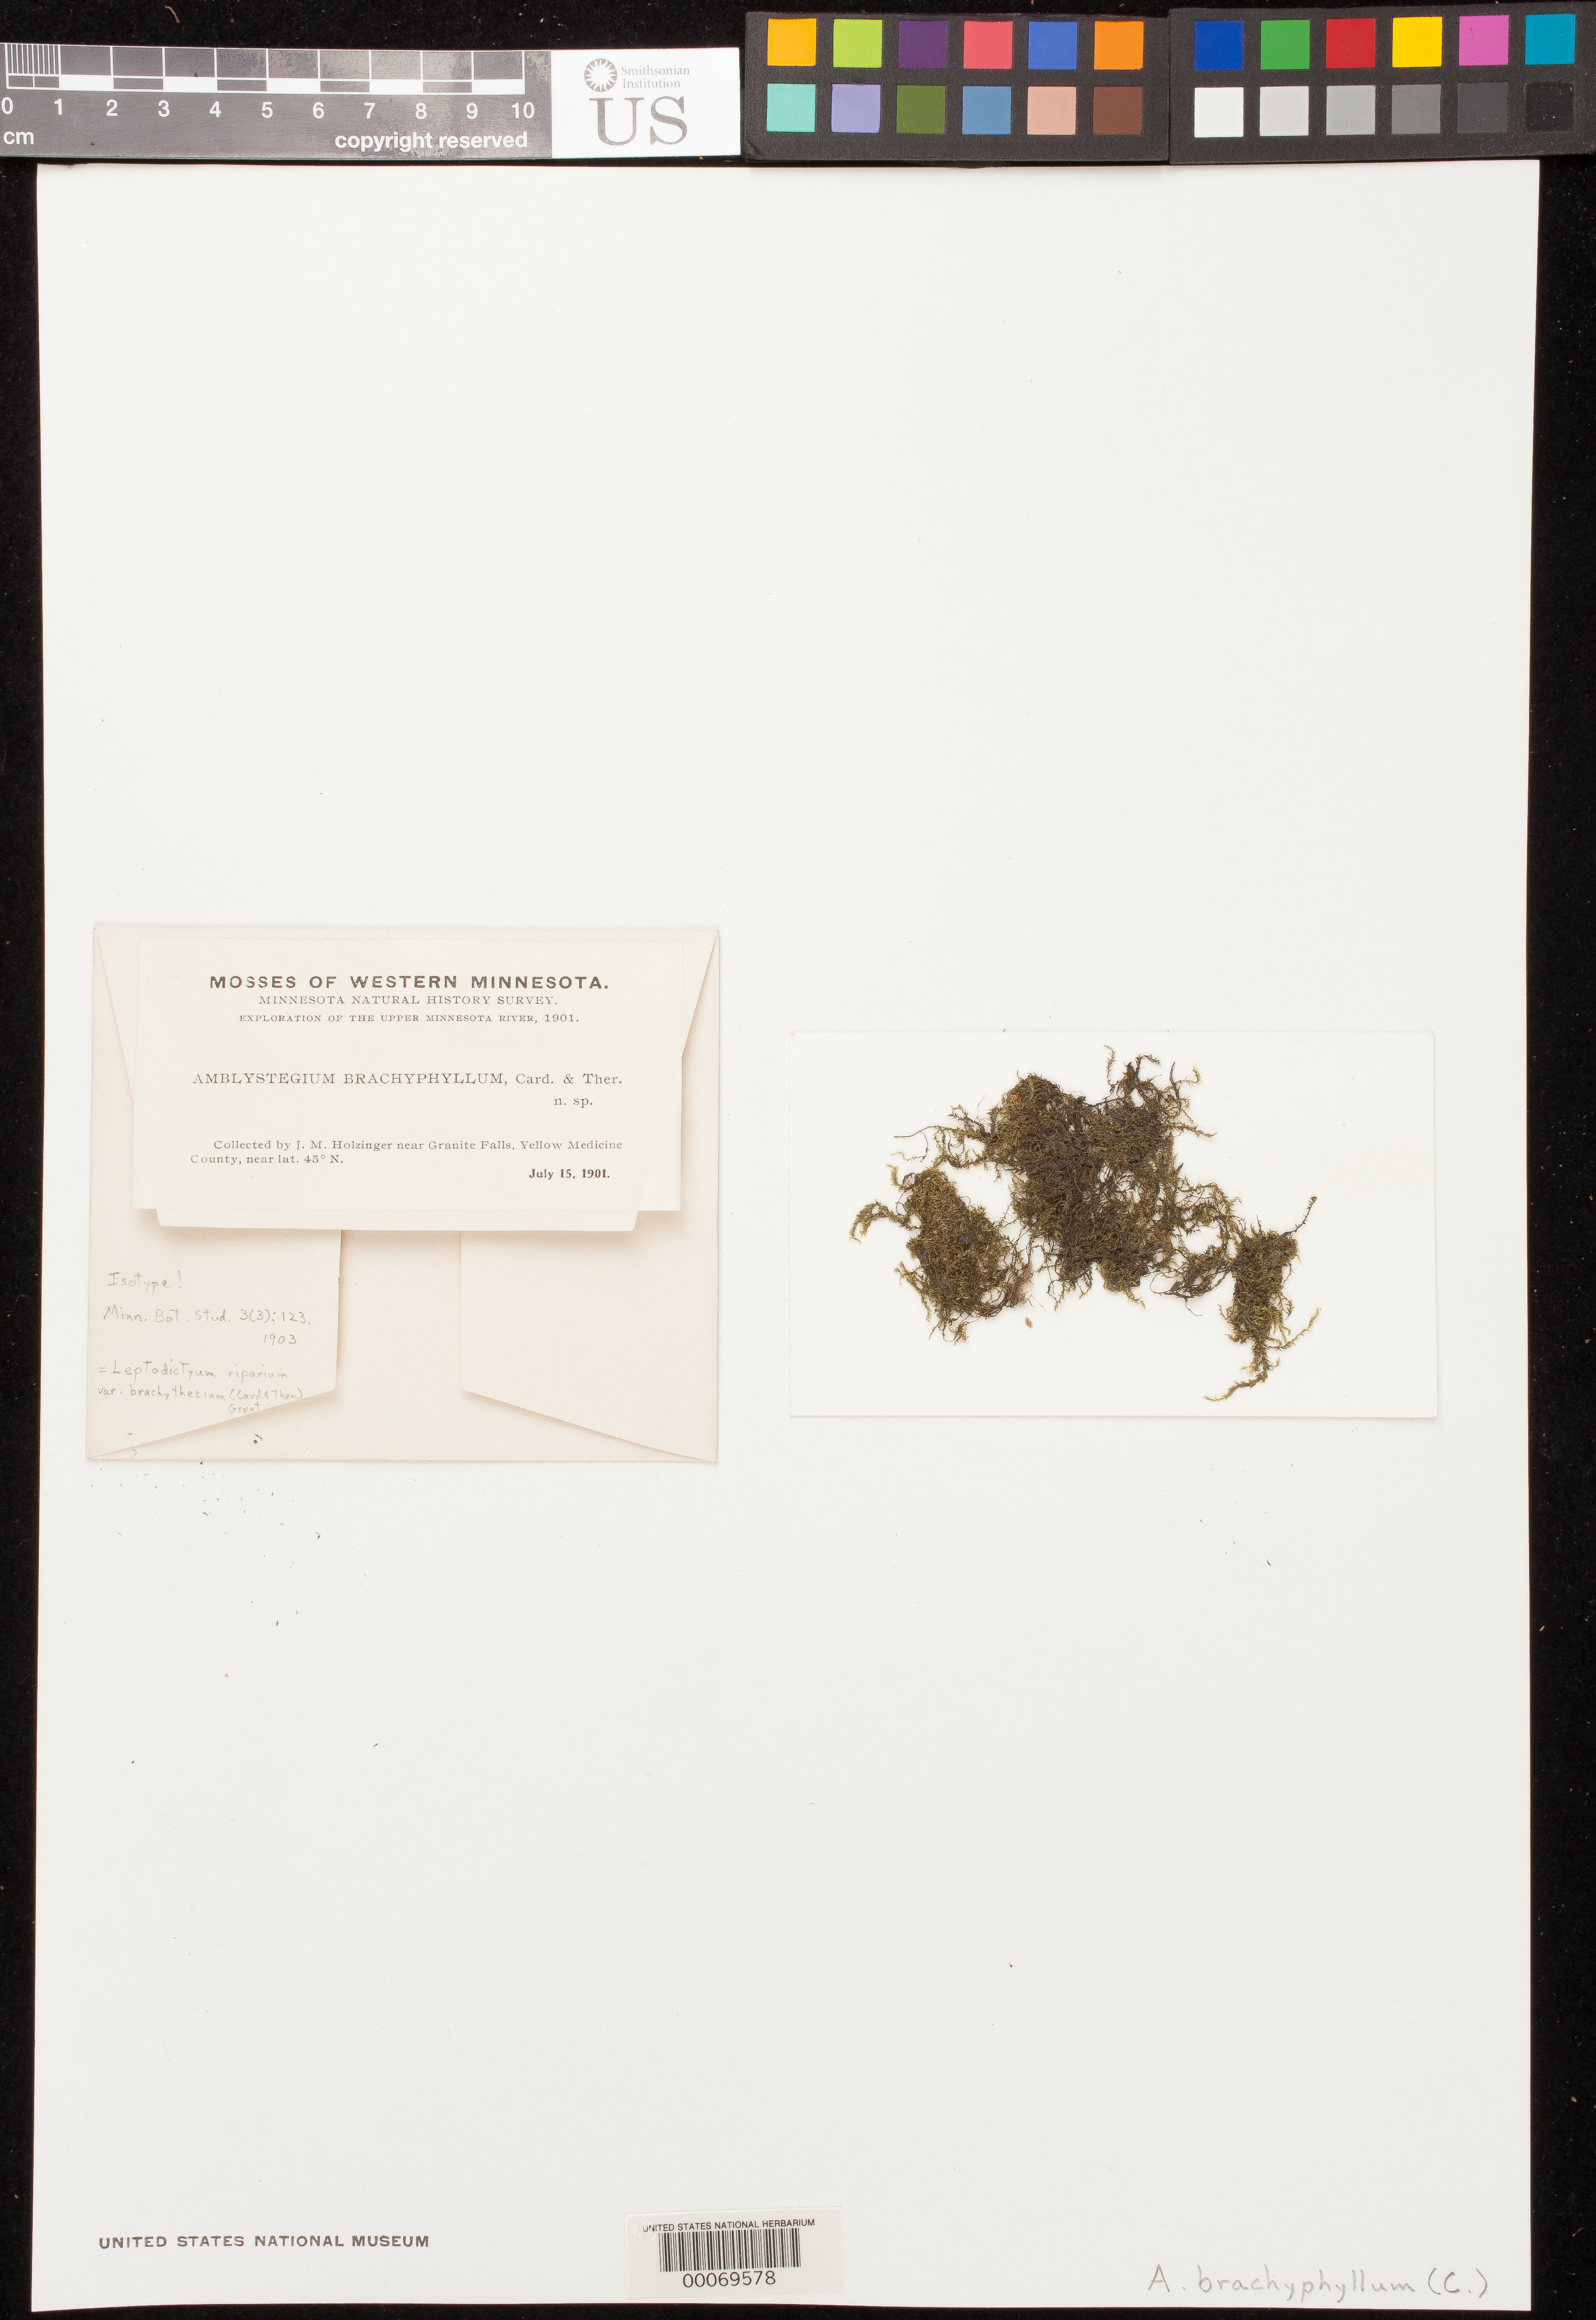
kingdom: Plantae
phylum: Bryophyta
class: Bryopsida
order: Hypnales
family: Amblystegiaceae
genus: Amblystegium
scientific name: Amblystegium brachyphyllum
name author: Cardot & Thér. in Holz.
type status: Isotype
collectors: J. M. Holzinger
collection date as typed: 15 Jul 1901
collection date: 1901-07-15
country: United States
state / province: Minnesota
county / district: Yellow Medicine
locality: Near Granite Falls.